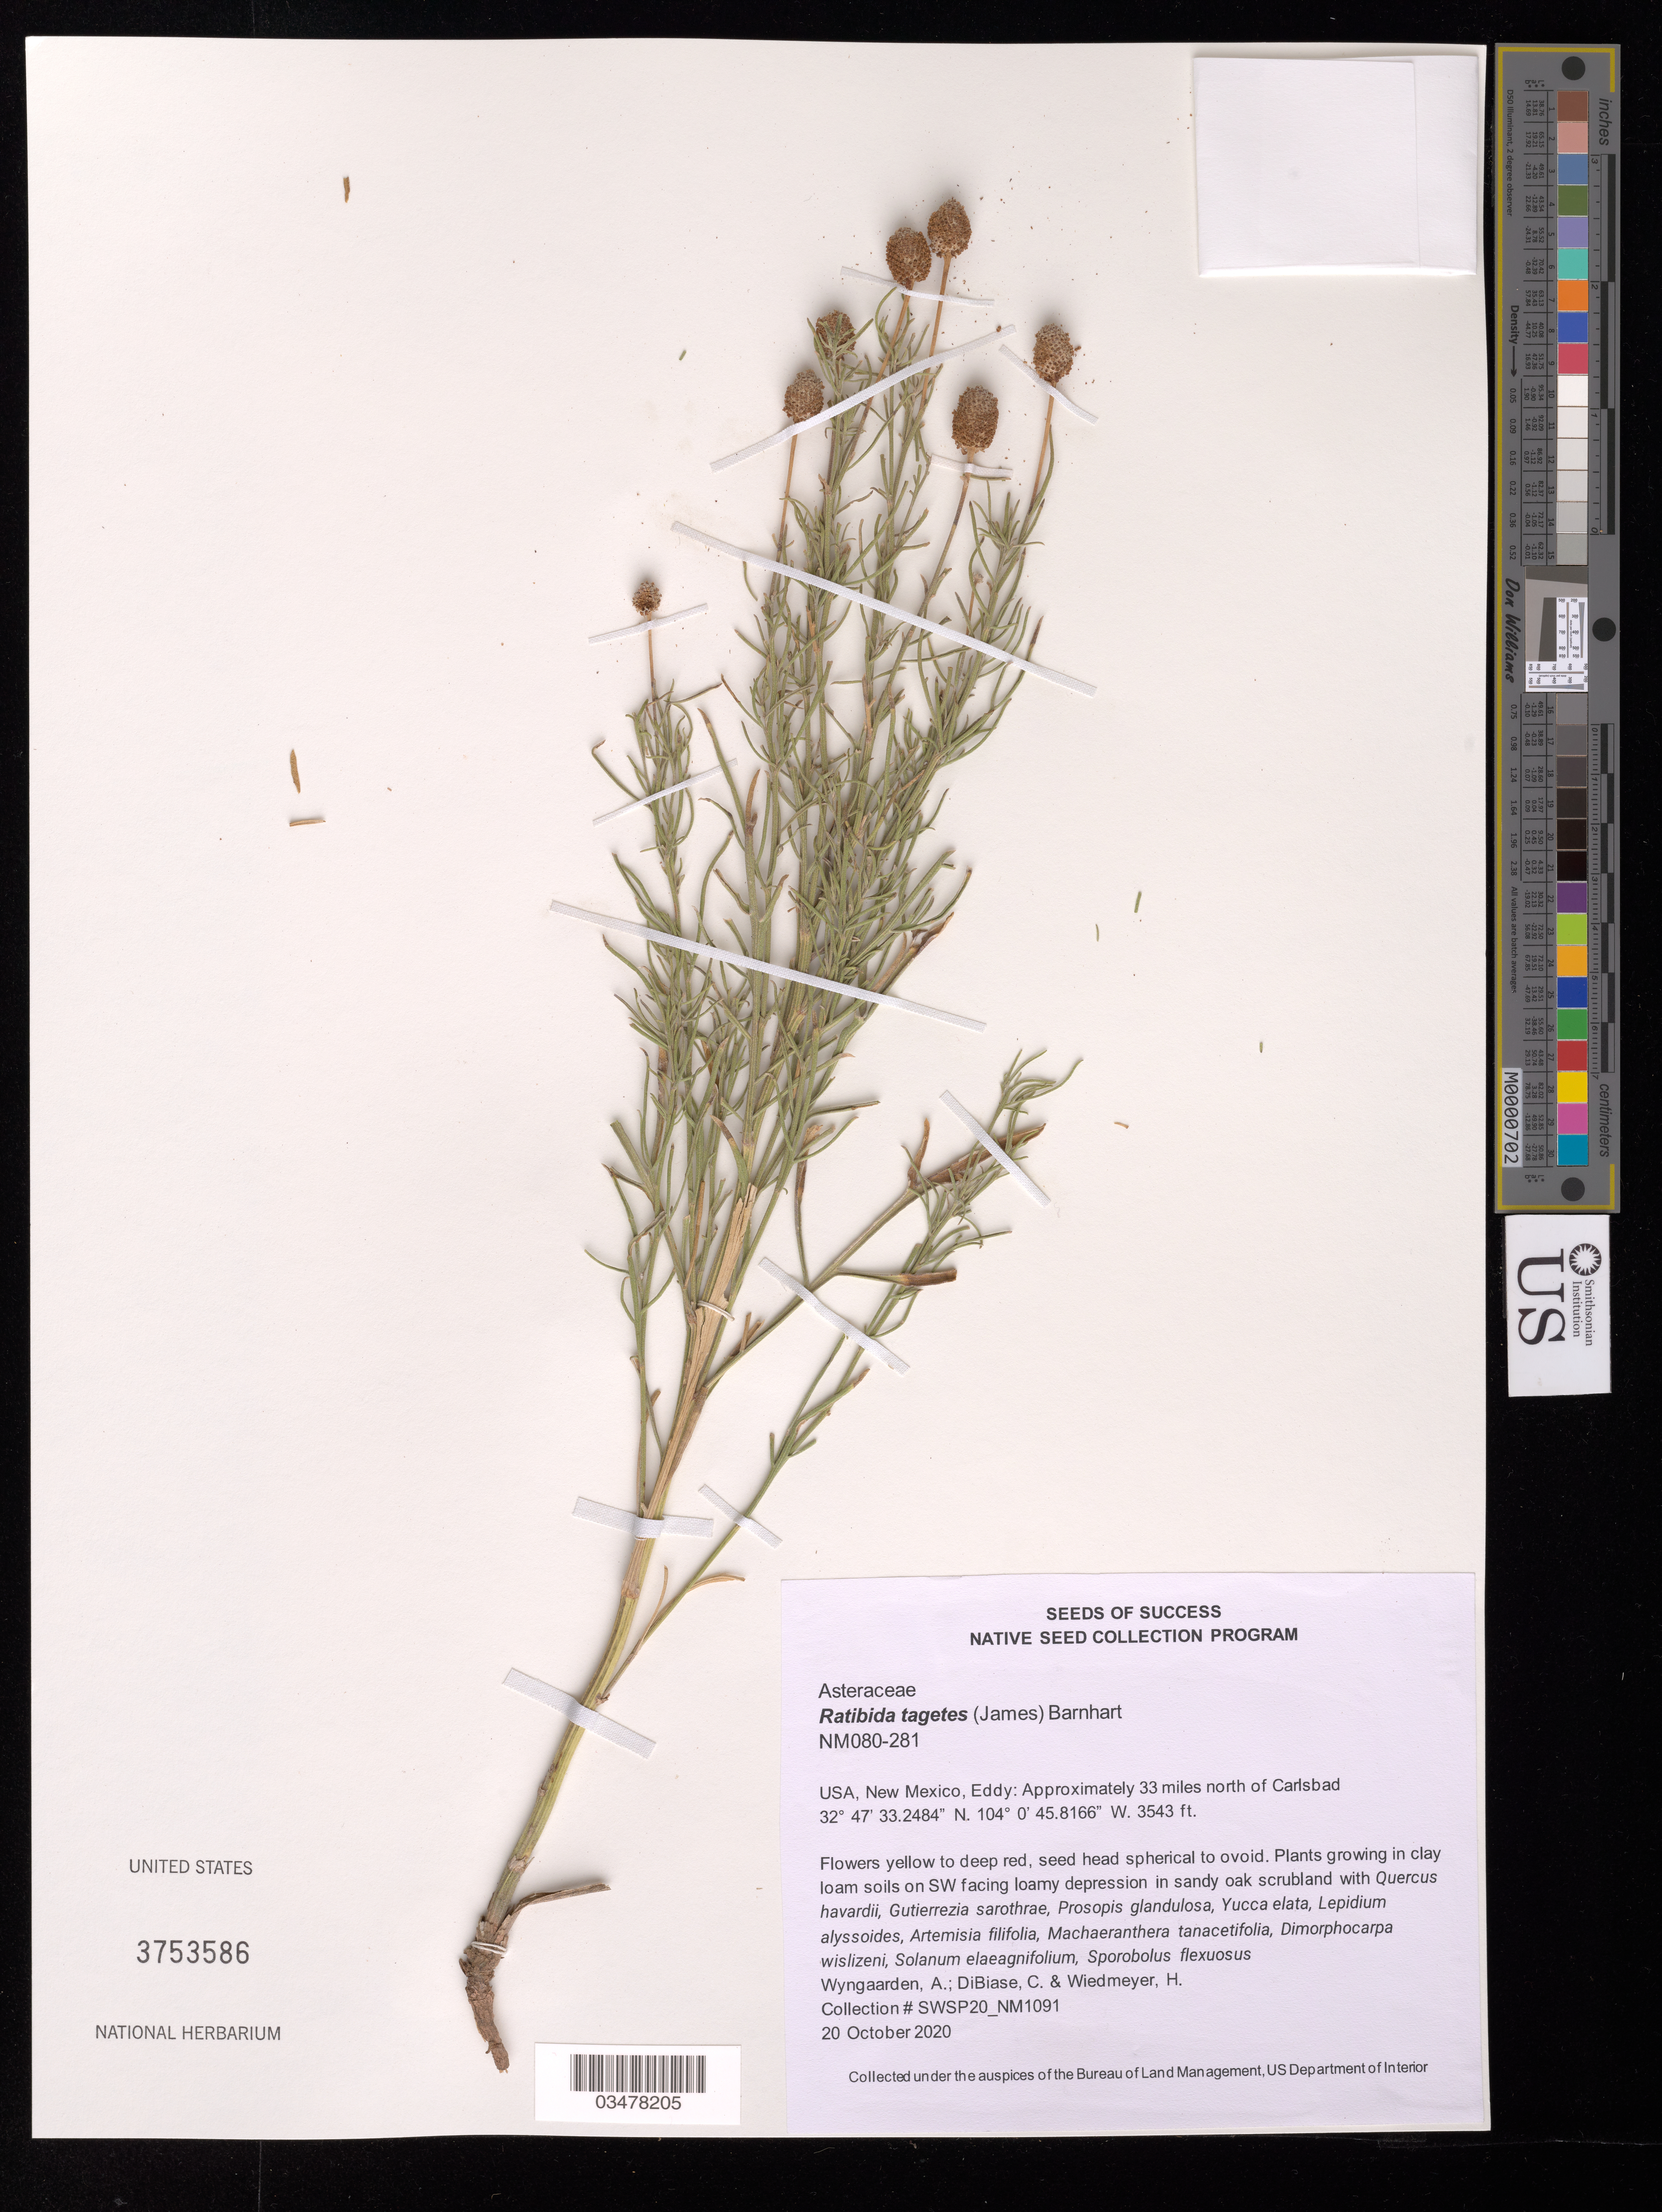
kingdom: Plantae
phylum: Tracheophyta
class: Magnoliopsida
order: Asterales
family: Asteraceae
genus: Ratibida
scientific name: Ratibida tagetes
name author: (James) Barnhart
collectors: A. Wyngaarden, C. DiBiase & H. Wiedmeyer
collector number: NM080-281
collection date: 2020-10-20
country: United States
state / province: New Mexico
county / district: Eddy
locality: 33 mi. N of Carlsbad.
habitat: Clay loam soils on SW facing loamy depression in sandy oak scrubland. With Quercus havardii, Prosopis glandulosa, Yucca elata, Artemisia filifolia, etc.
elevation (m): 1080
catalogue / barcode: US 3753586